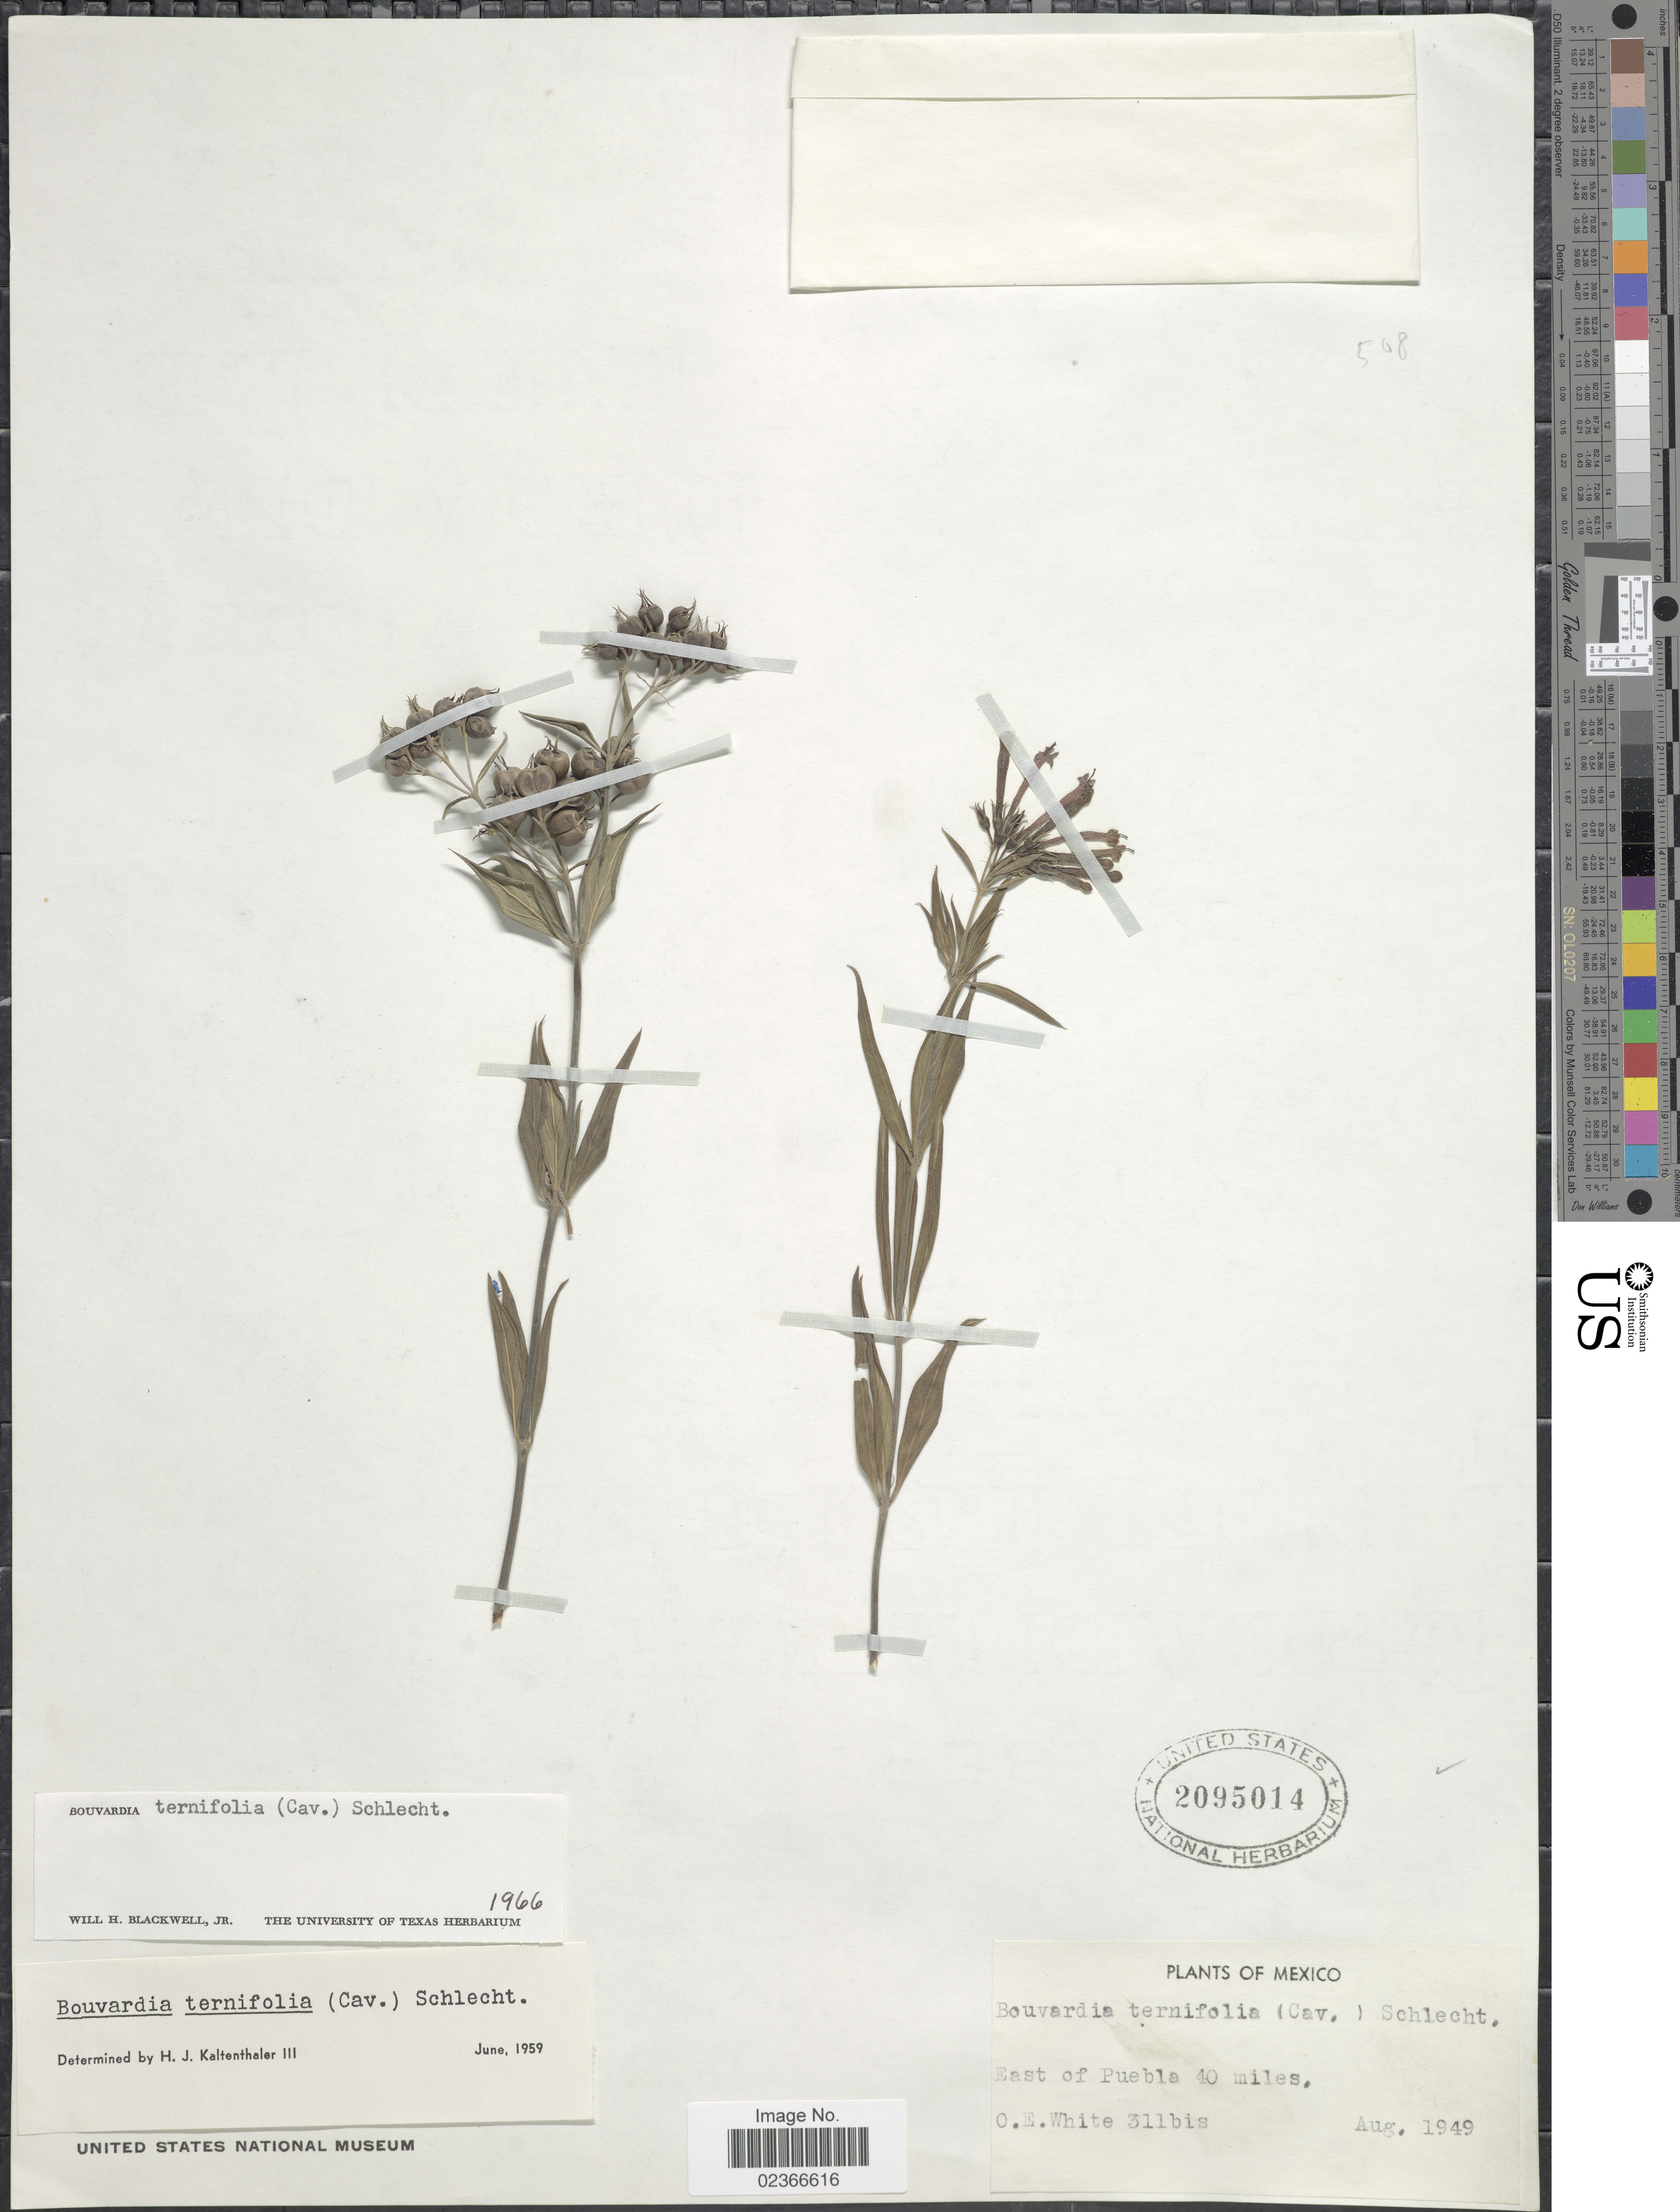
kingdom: Plantae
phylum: Tracheophyta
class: Magnoliopsida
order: Gentianales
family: Rubiaceae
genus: Bouvardia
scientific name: Bouvardia ternifolia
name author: (Cav.) Schltdl.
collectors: O. E. White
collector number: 311bis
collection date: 1949-08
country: Mexico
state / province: Puebla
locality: East of Puebla 40 miles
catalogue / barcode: US 2095014